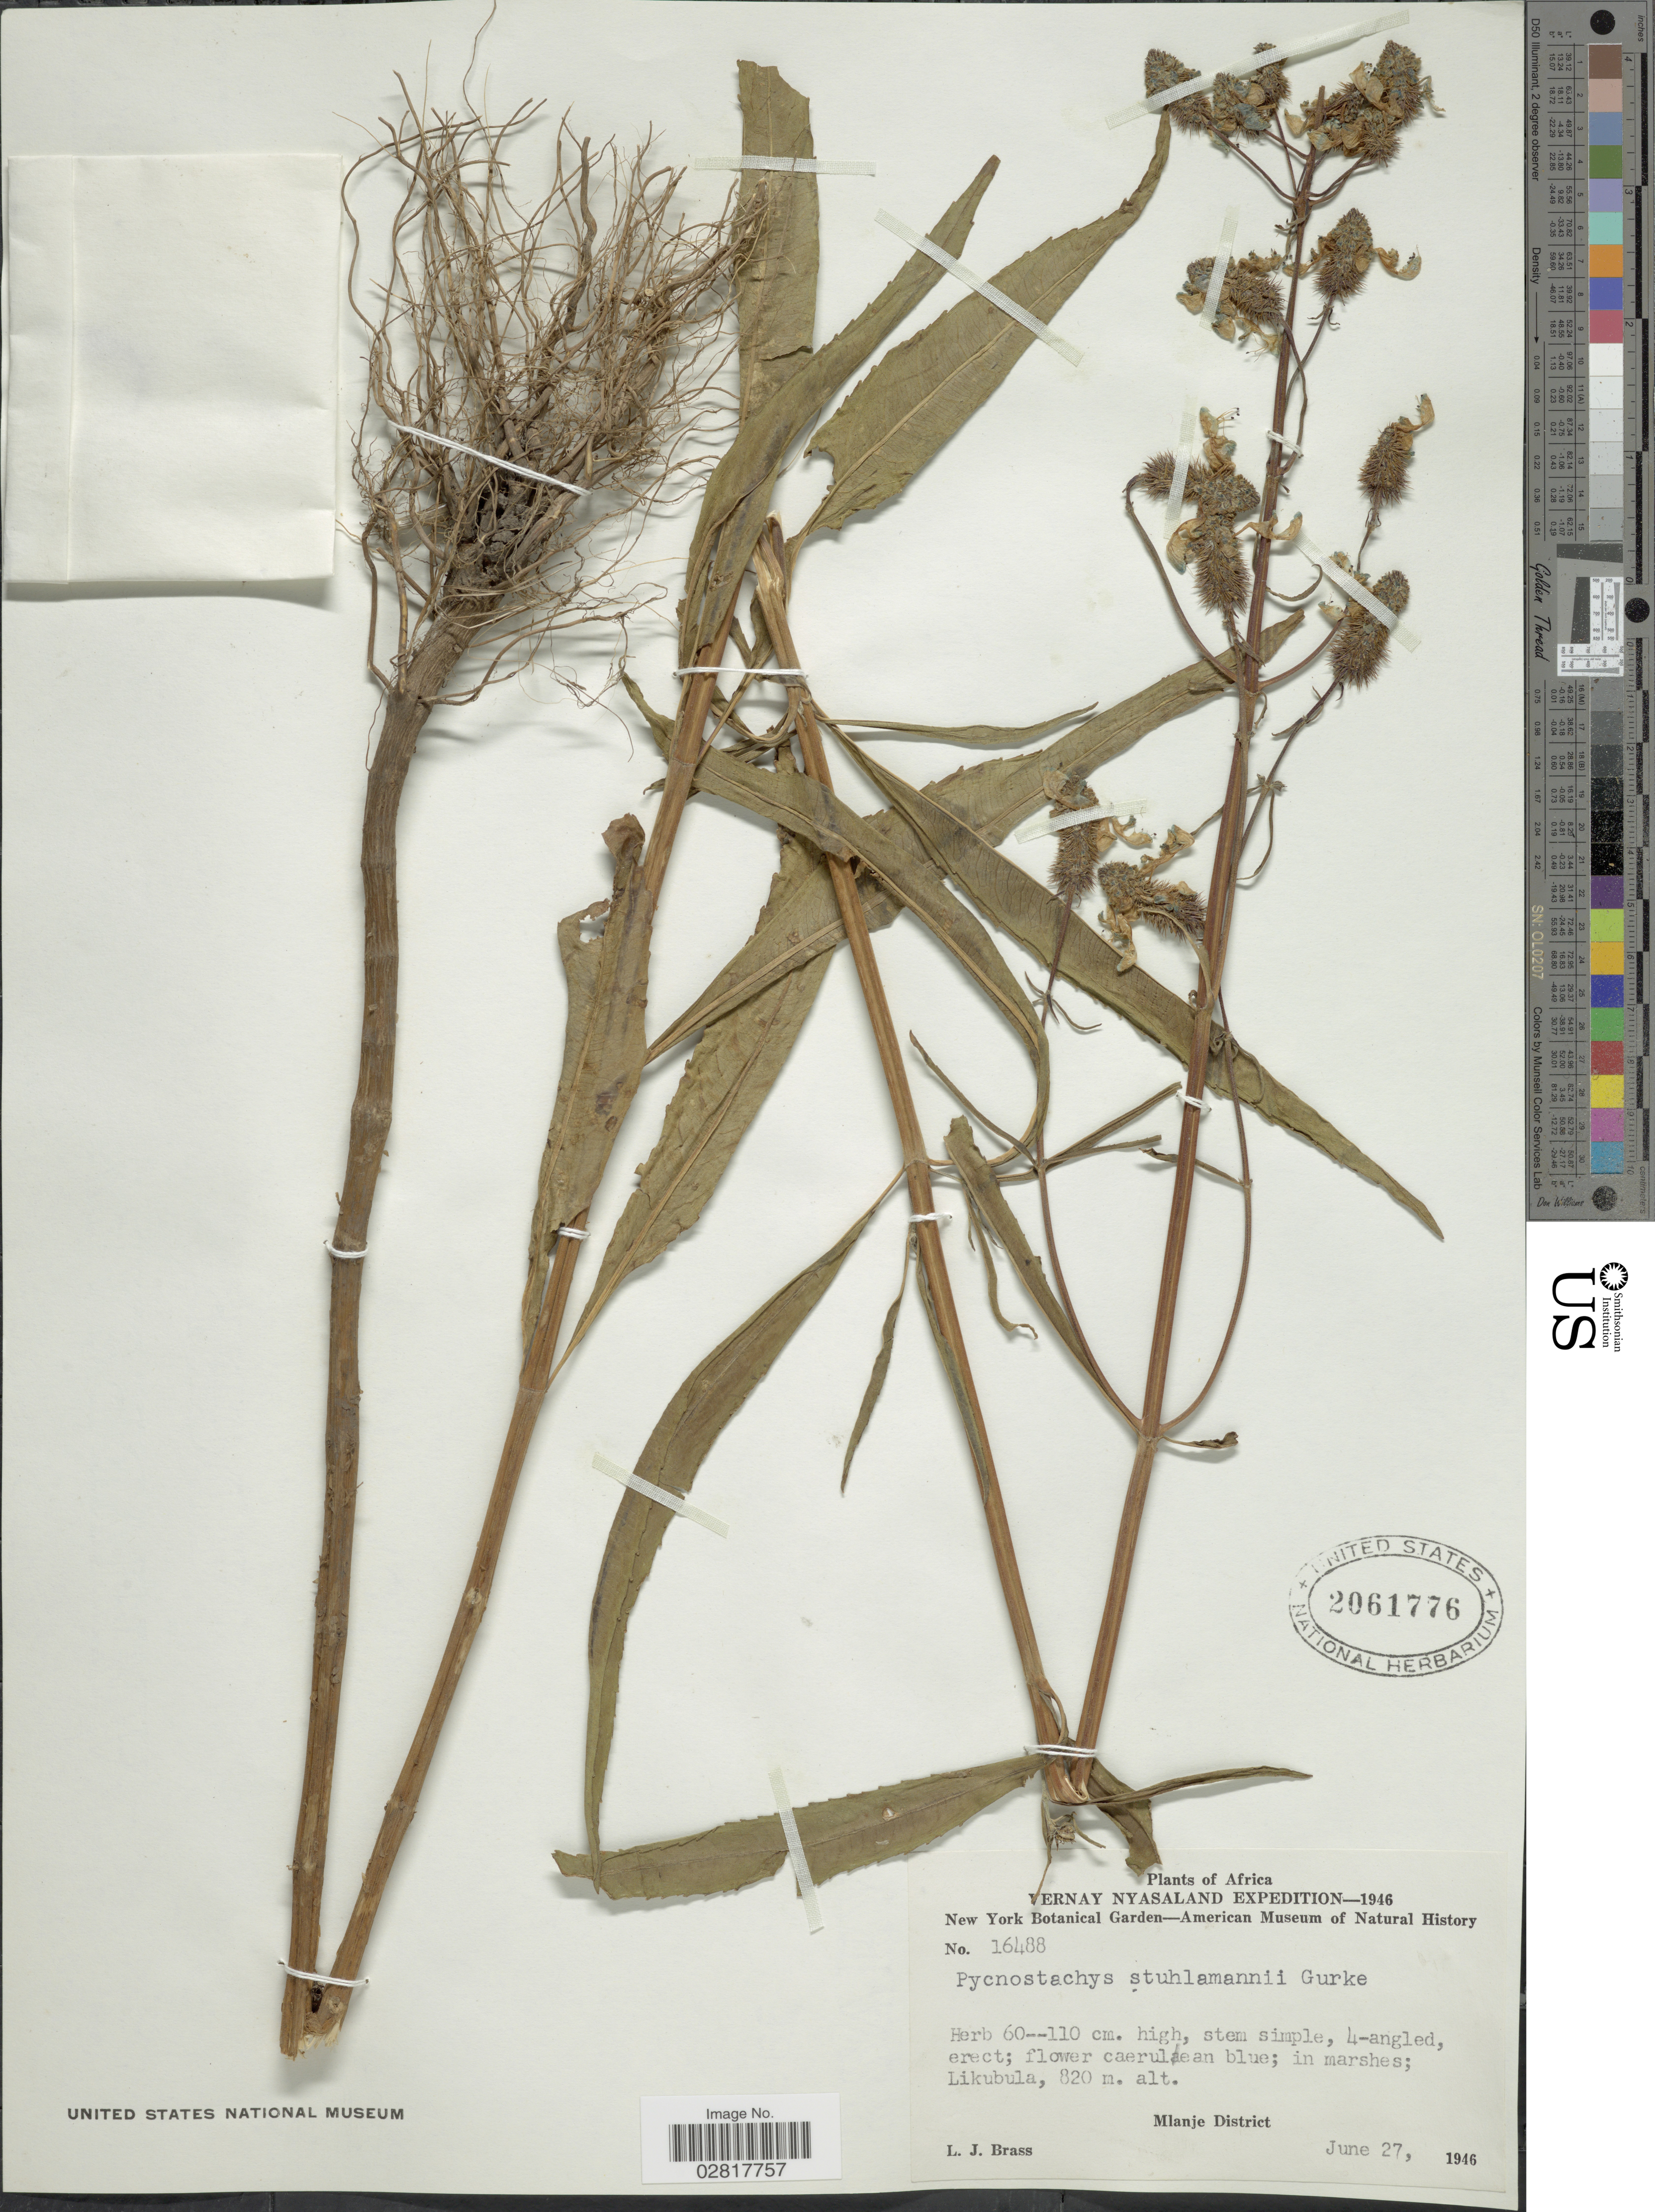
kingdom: Plantae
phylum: Tracheophyta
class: Magnoliopsida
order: Lamiales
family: Lamiaceae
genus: Pycnostachys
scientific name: Pycnostachys stuhlmannii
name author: Gürke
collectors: L. J. Brass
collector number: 16488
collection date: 1946-06-27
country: Malawi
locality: Vernay Nyasaland. Likubula. Mlanje District.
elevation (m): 820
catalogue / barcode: US 2061776